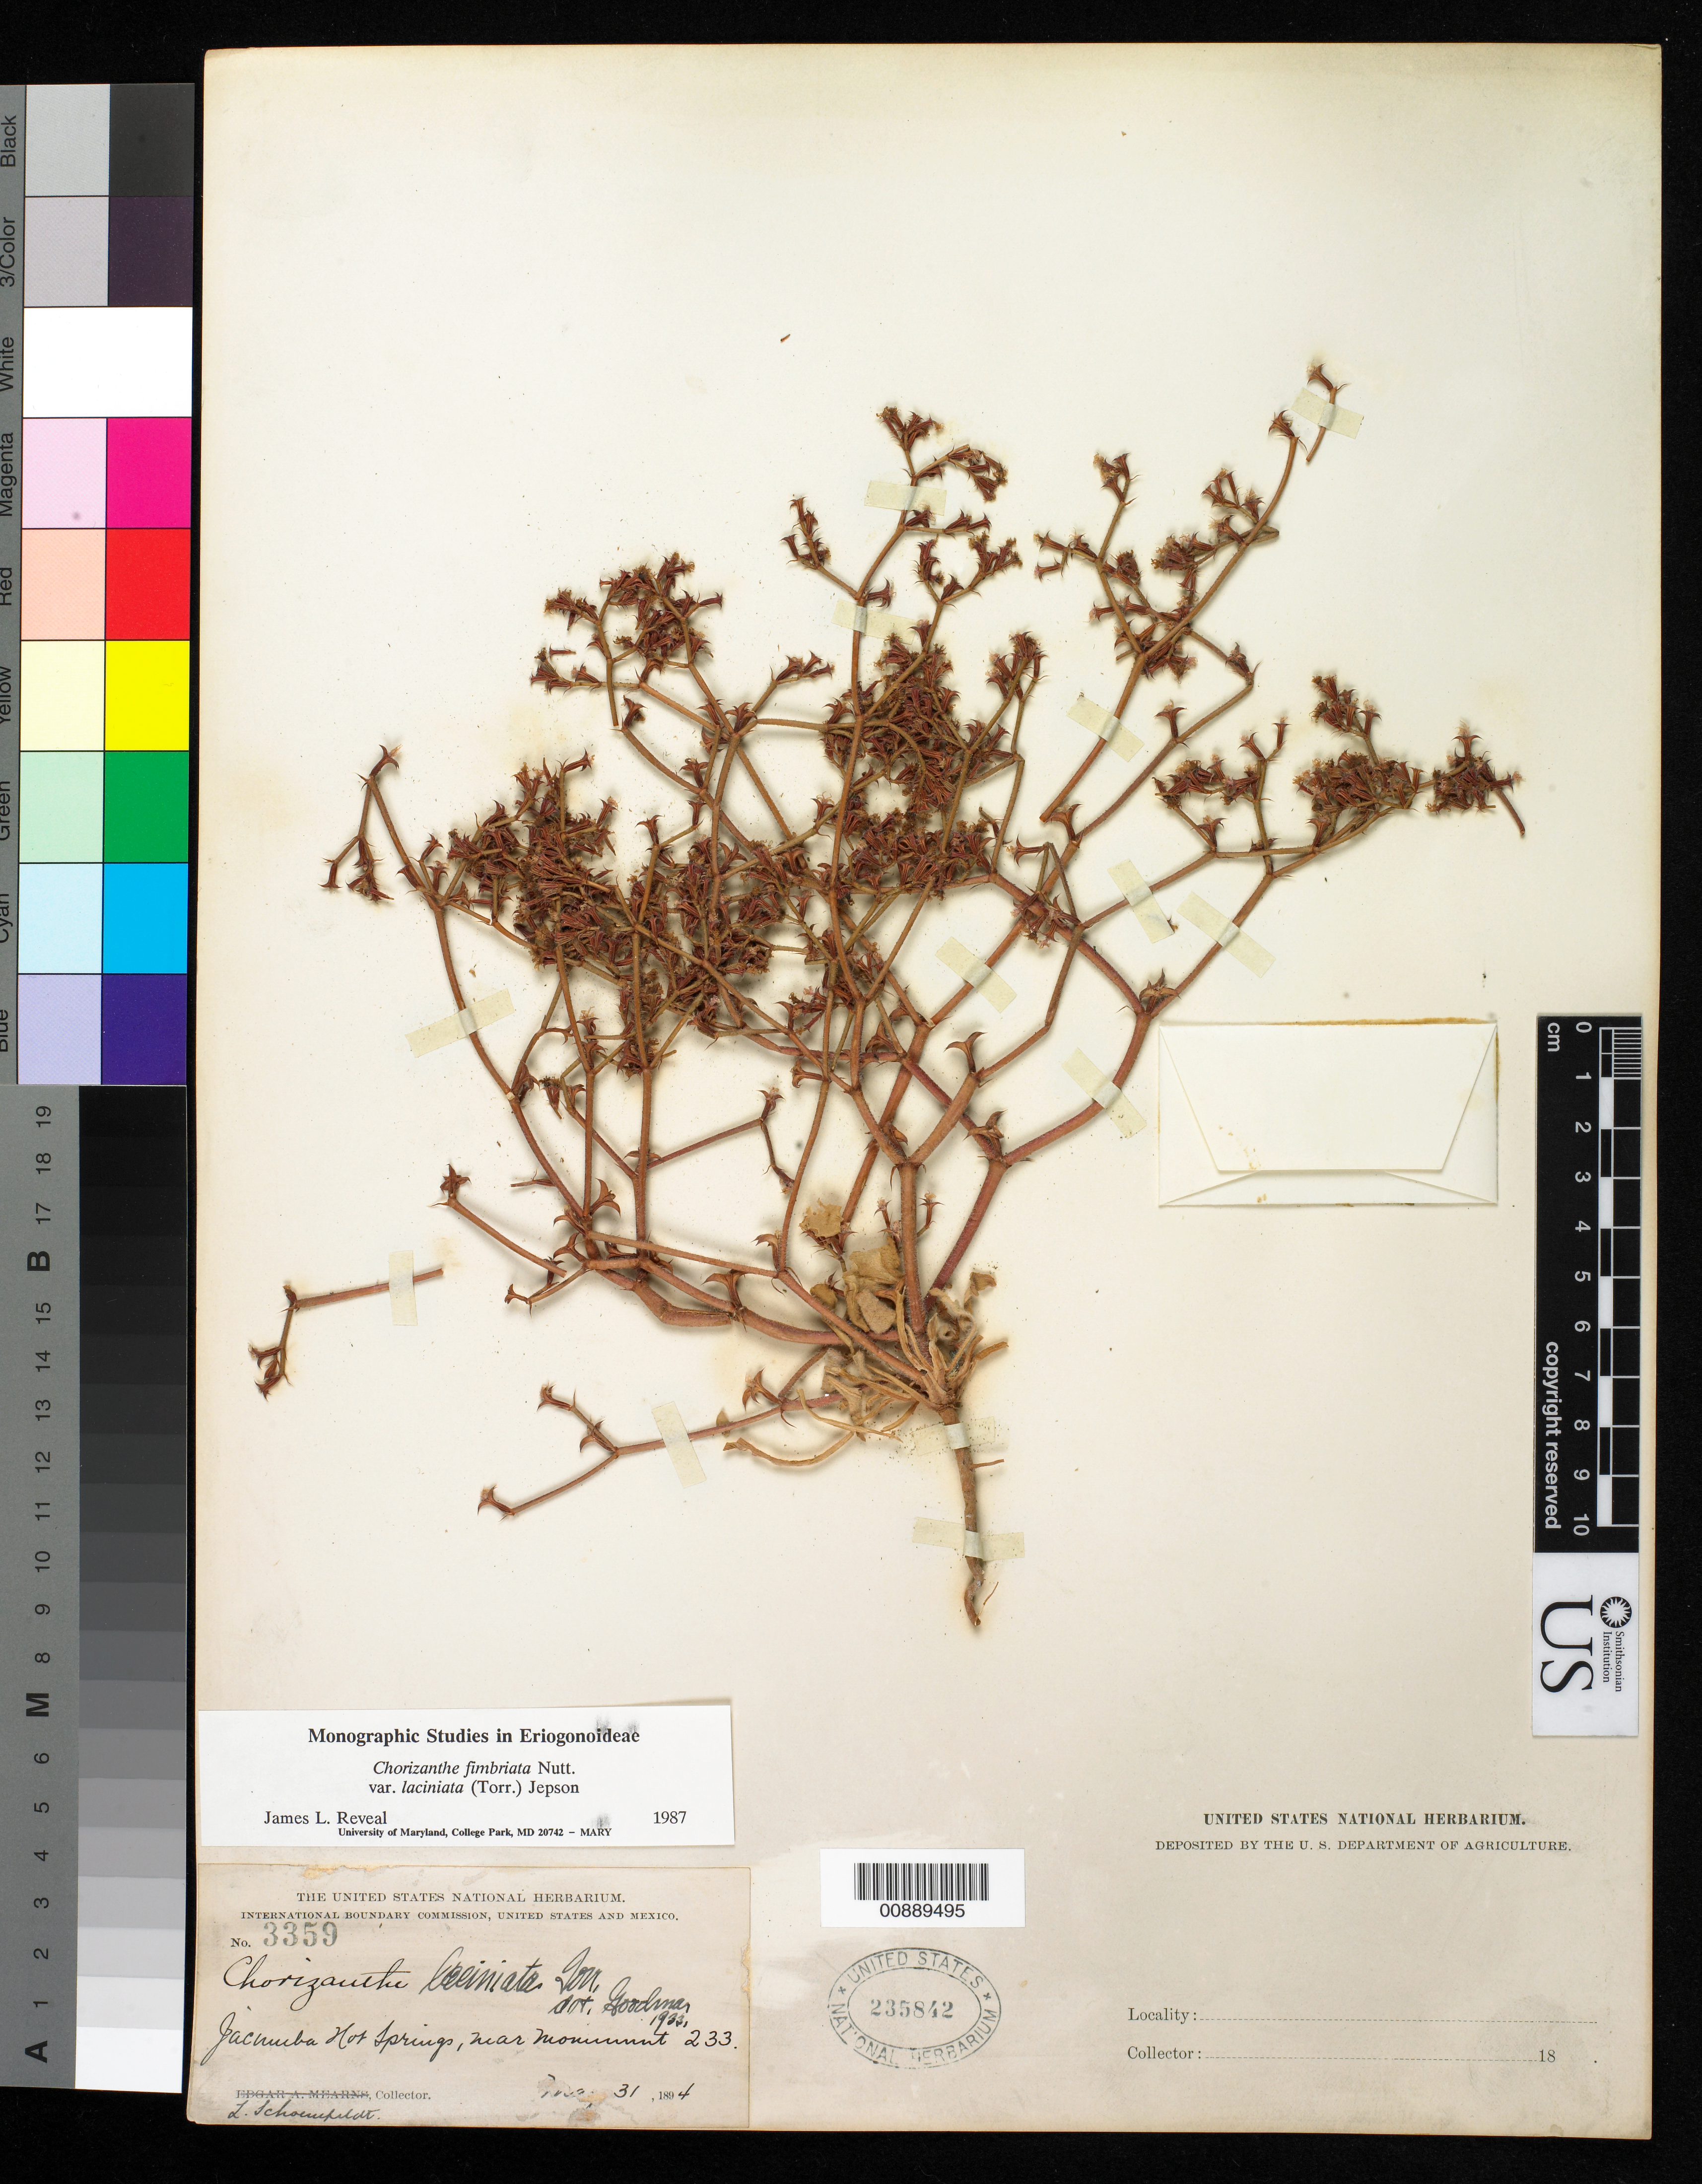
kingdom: Plantae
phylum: Tracheophyta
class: Magnoliopsida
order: Caryophyllales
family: Polygonaceae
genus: Chorizanthe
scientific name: Chorizanthe fimbriata var. laciniata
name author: Nutt.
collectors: L. Schoenfeldt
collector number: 3359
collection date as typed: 31 May 1894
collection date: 1894-05-31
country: United States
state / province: California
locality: Jacumba Hot Springs, near Monument 233.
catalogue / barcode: US 235842